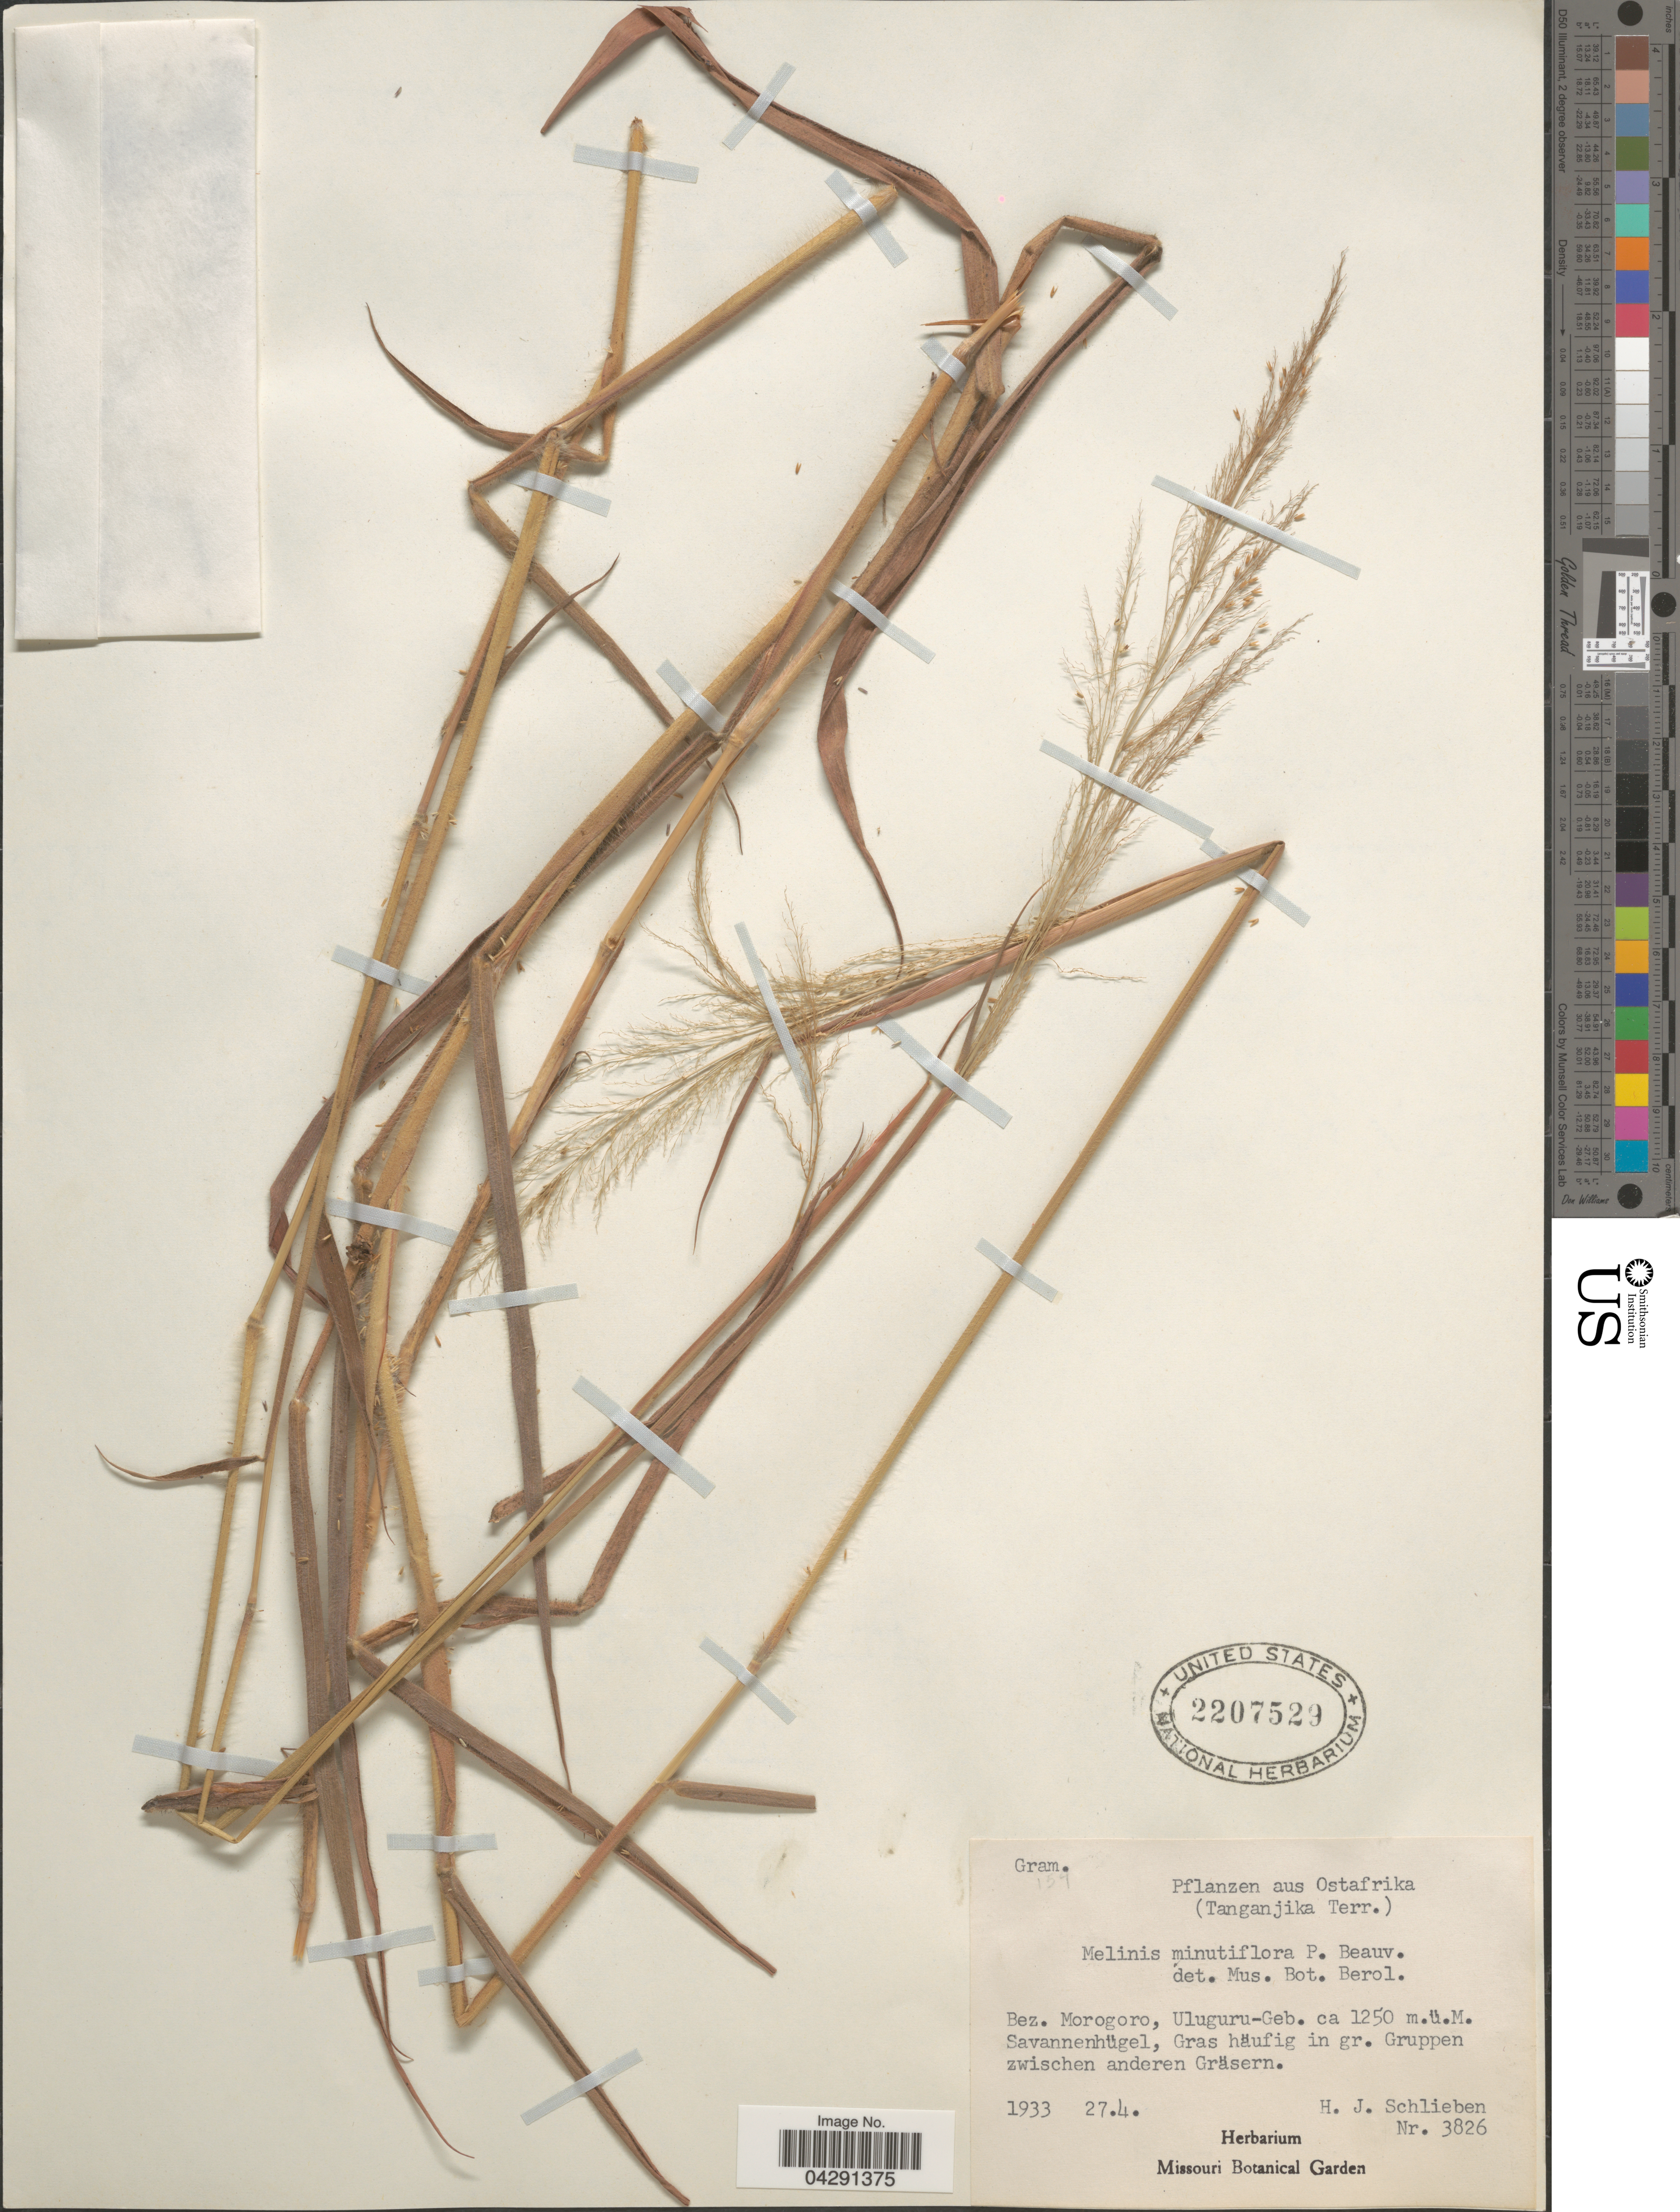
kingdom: Plantae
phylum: Tracheophyta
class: Liliopsida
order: Poales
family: Poaceae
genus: Melinis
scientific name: Melinis minutiflora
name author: P. Beauv.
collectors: H. J. Schlieben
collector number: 3826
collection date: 1933-04-27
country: Tanzania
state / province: Morogoro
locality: Aus Ostafrika. (Taganjika Terr.) Bez. Morogoro, Uluguru-Geb. Savannenhügel, Gras häufig in gr. Gruppen zwischen anderen Gräsern.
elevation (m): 1250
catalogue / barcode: US 2207529